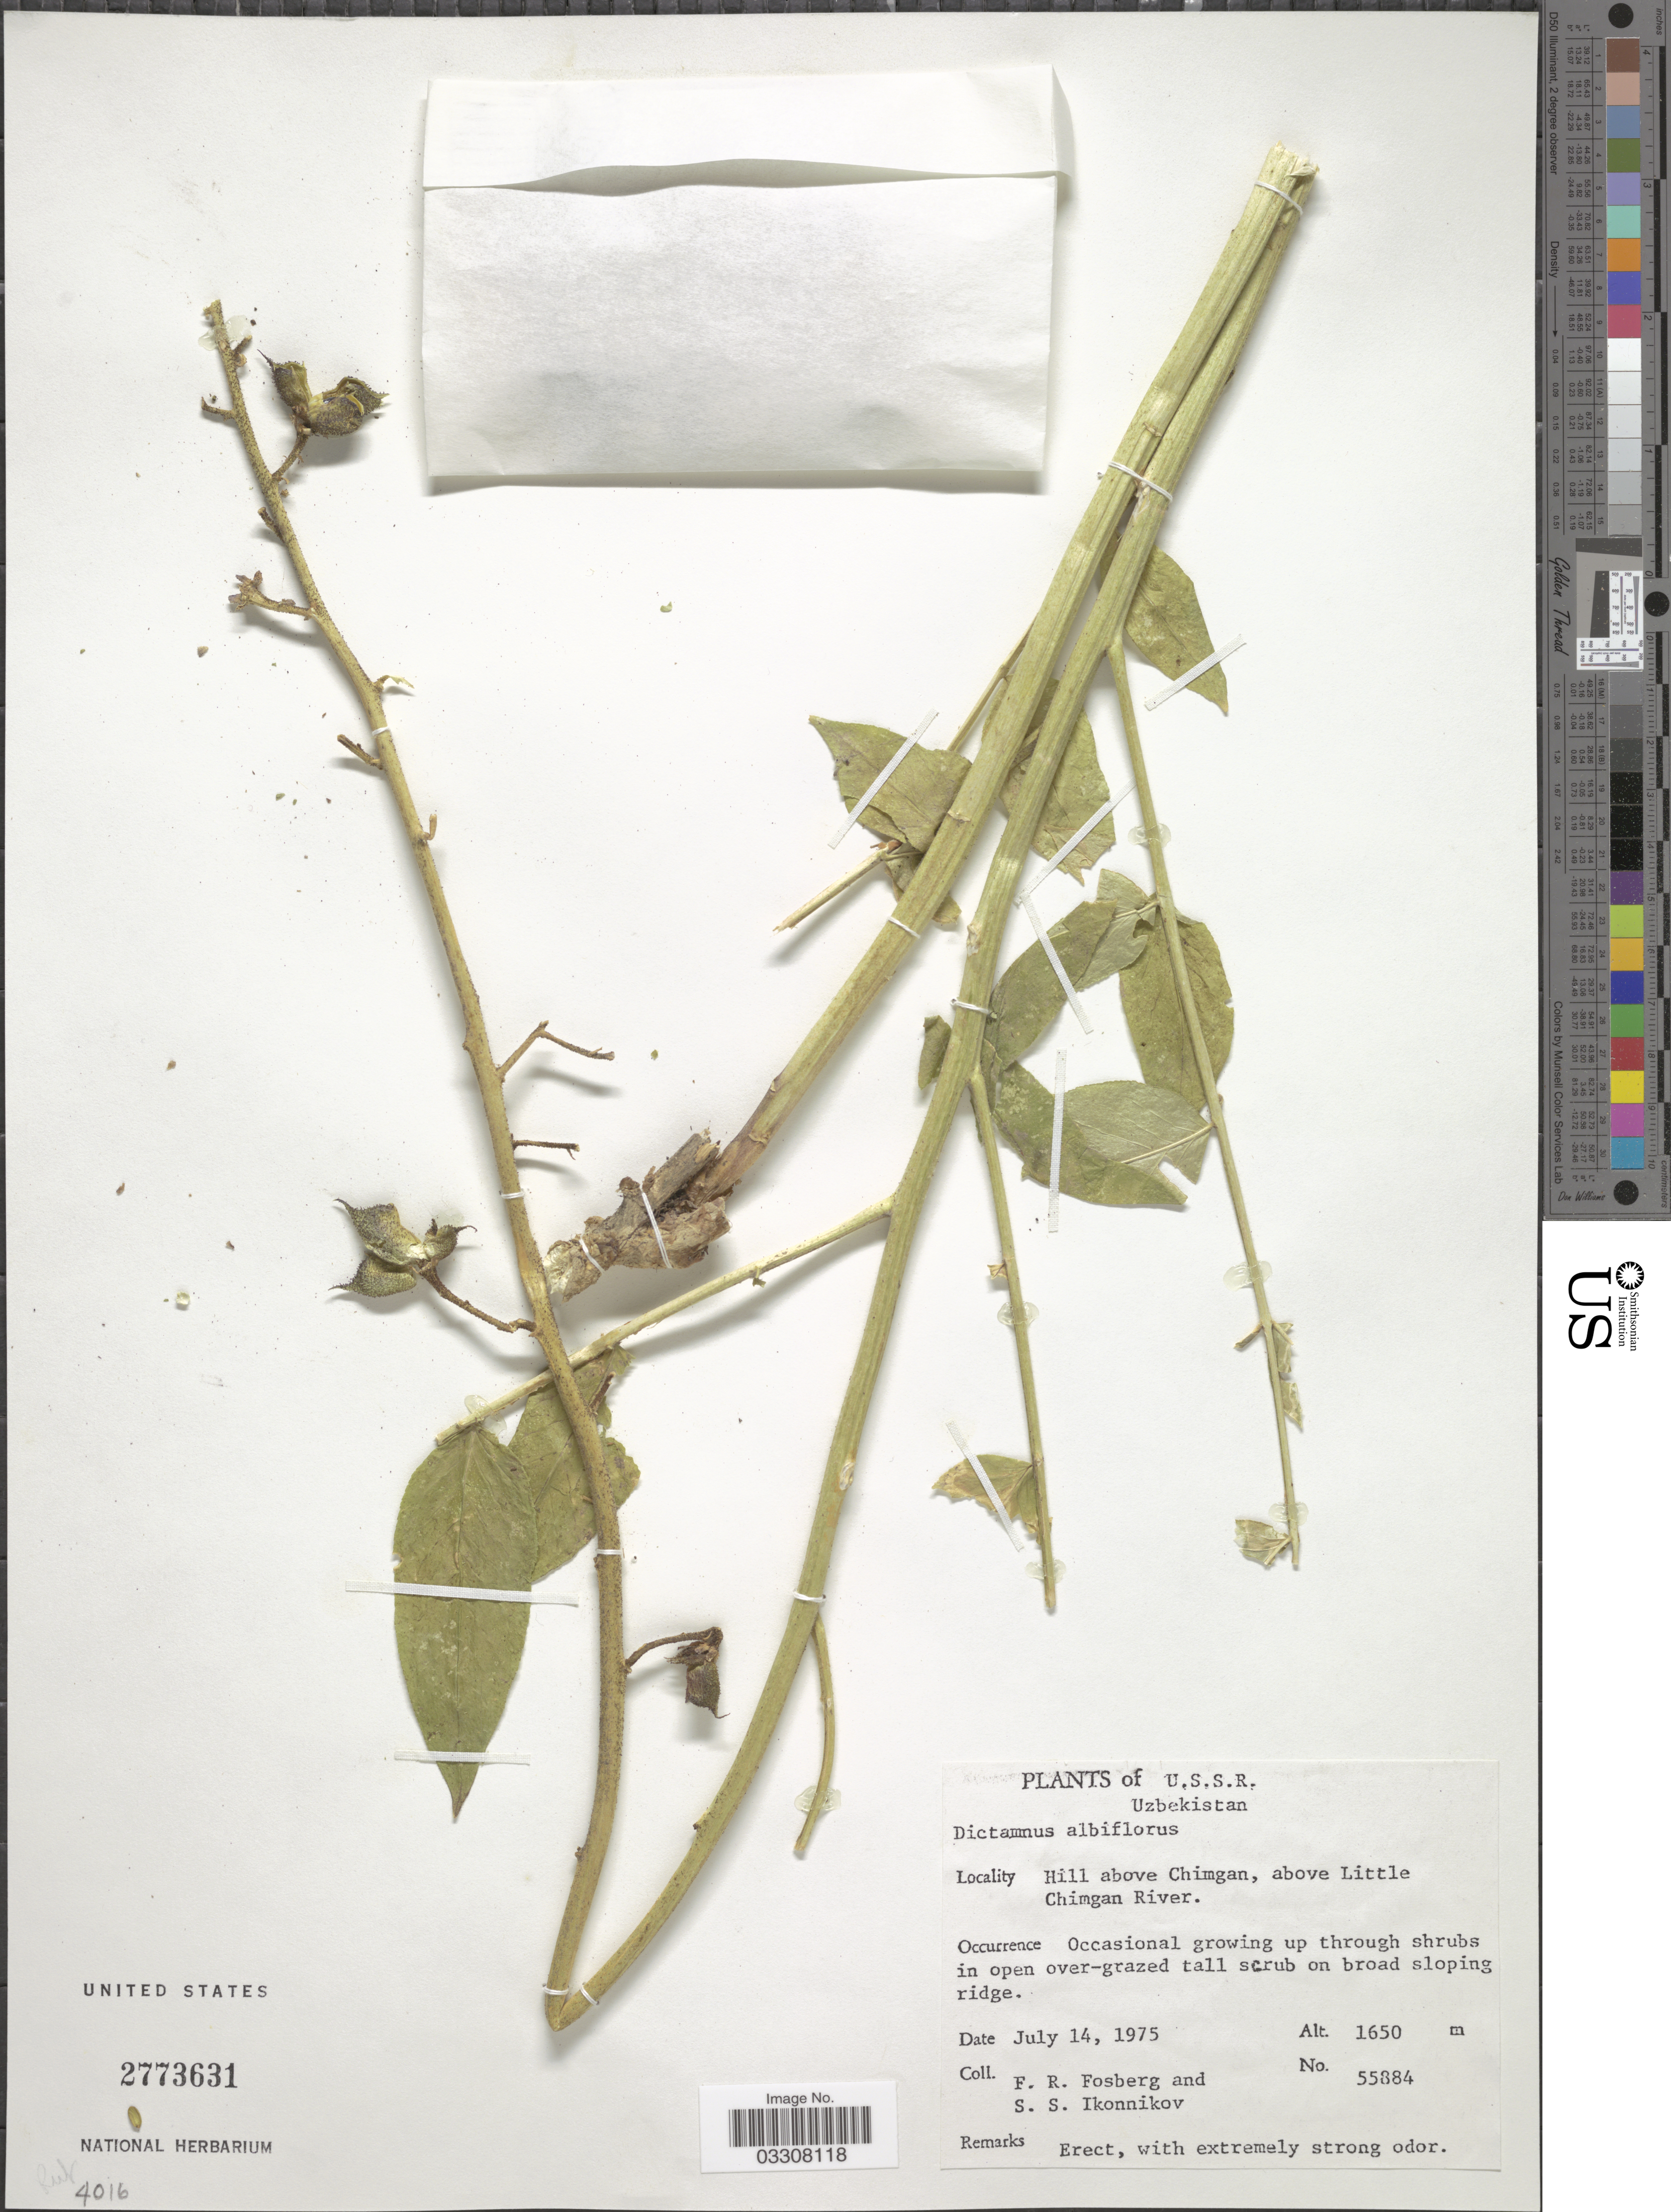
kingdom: Plantae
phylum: Tracheophyta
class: Magnoliopsida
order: Sapindales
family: Rutaceae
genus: Dictamnus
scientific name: Dictamnus albus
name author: L.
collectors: F. R. Fosberg & S. Ikonnikov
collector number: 55884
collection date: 1975-07-14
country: Uzbekistan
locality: U.S.S.R. Hill above Chimgan, above Little Chimgan River.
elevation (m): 1650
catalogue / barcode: US 2773631